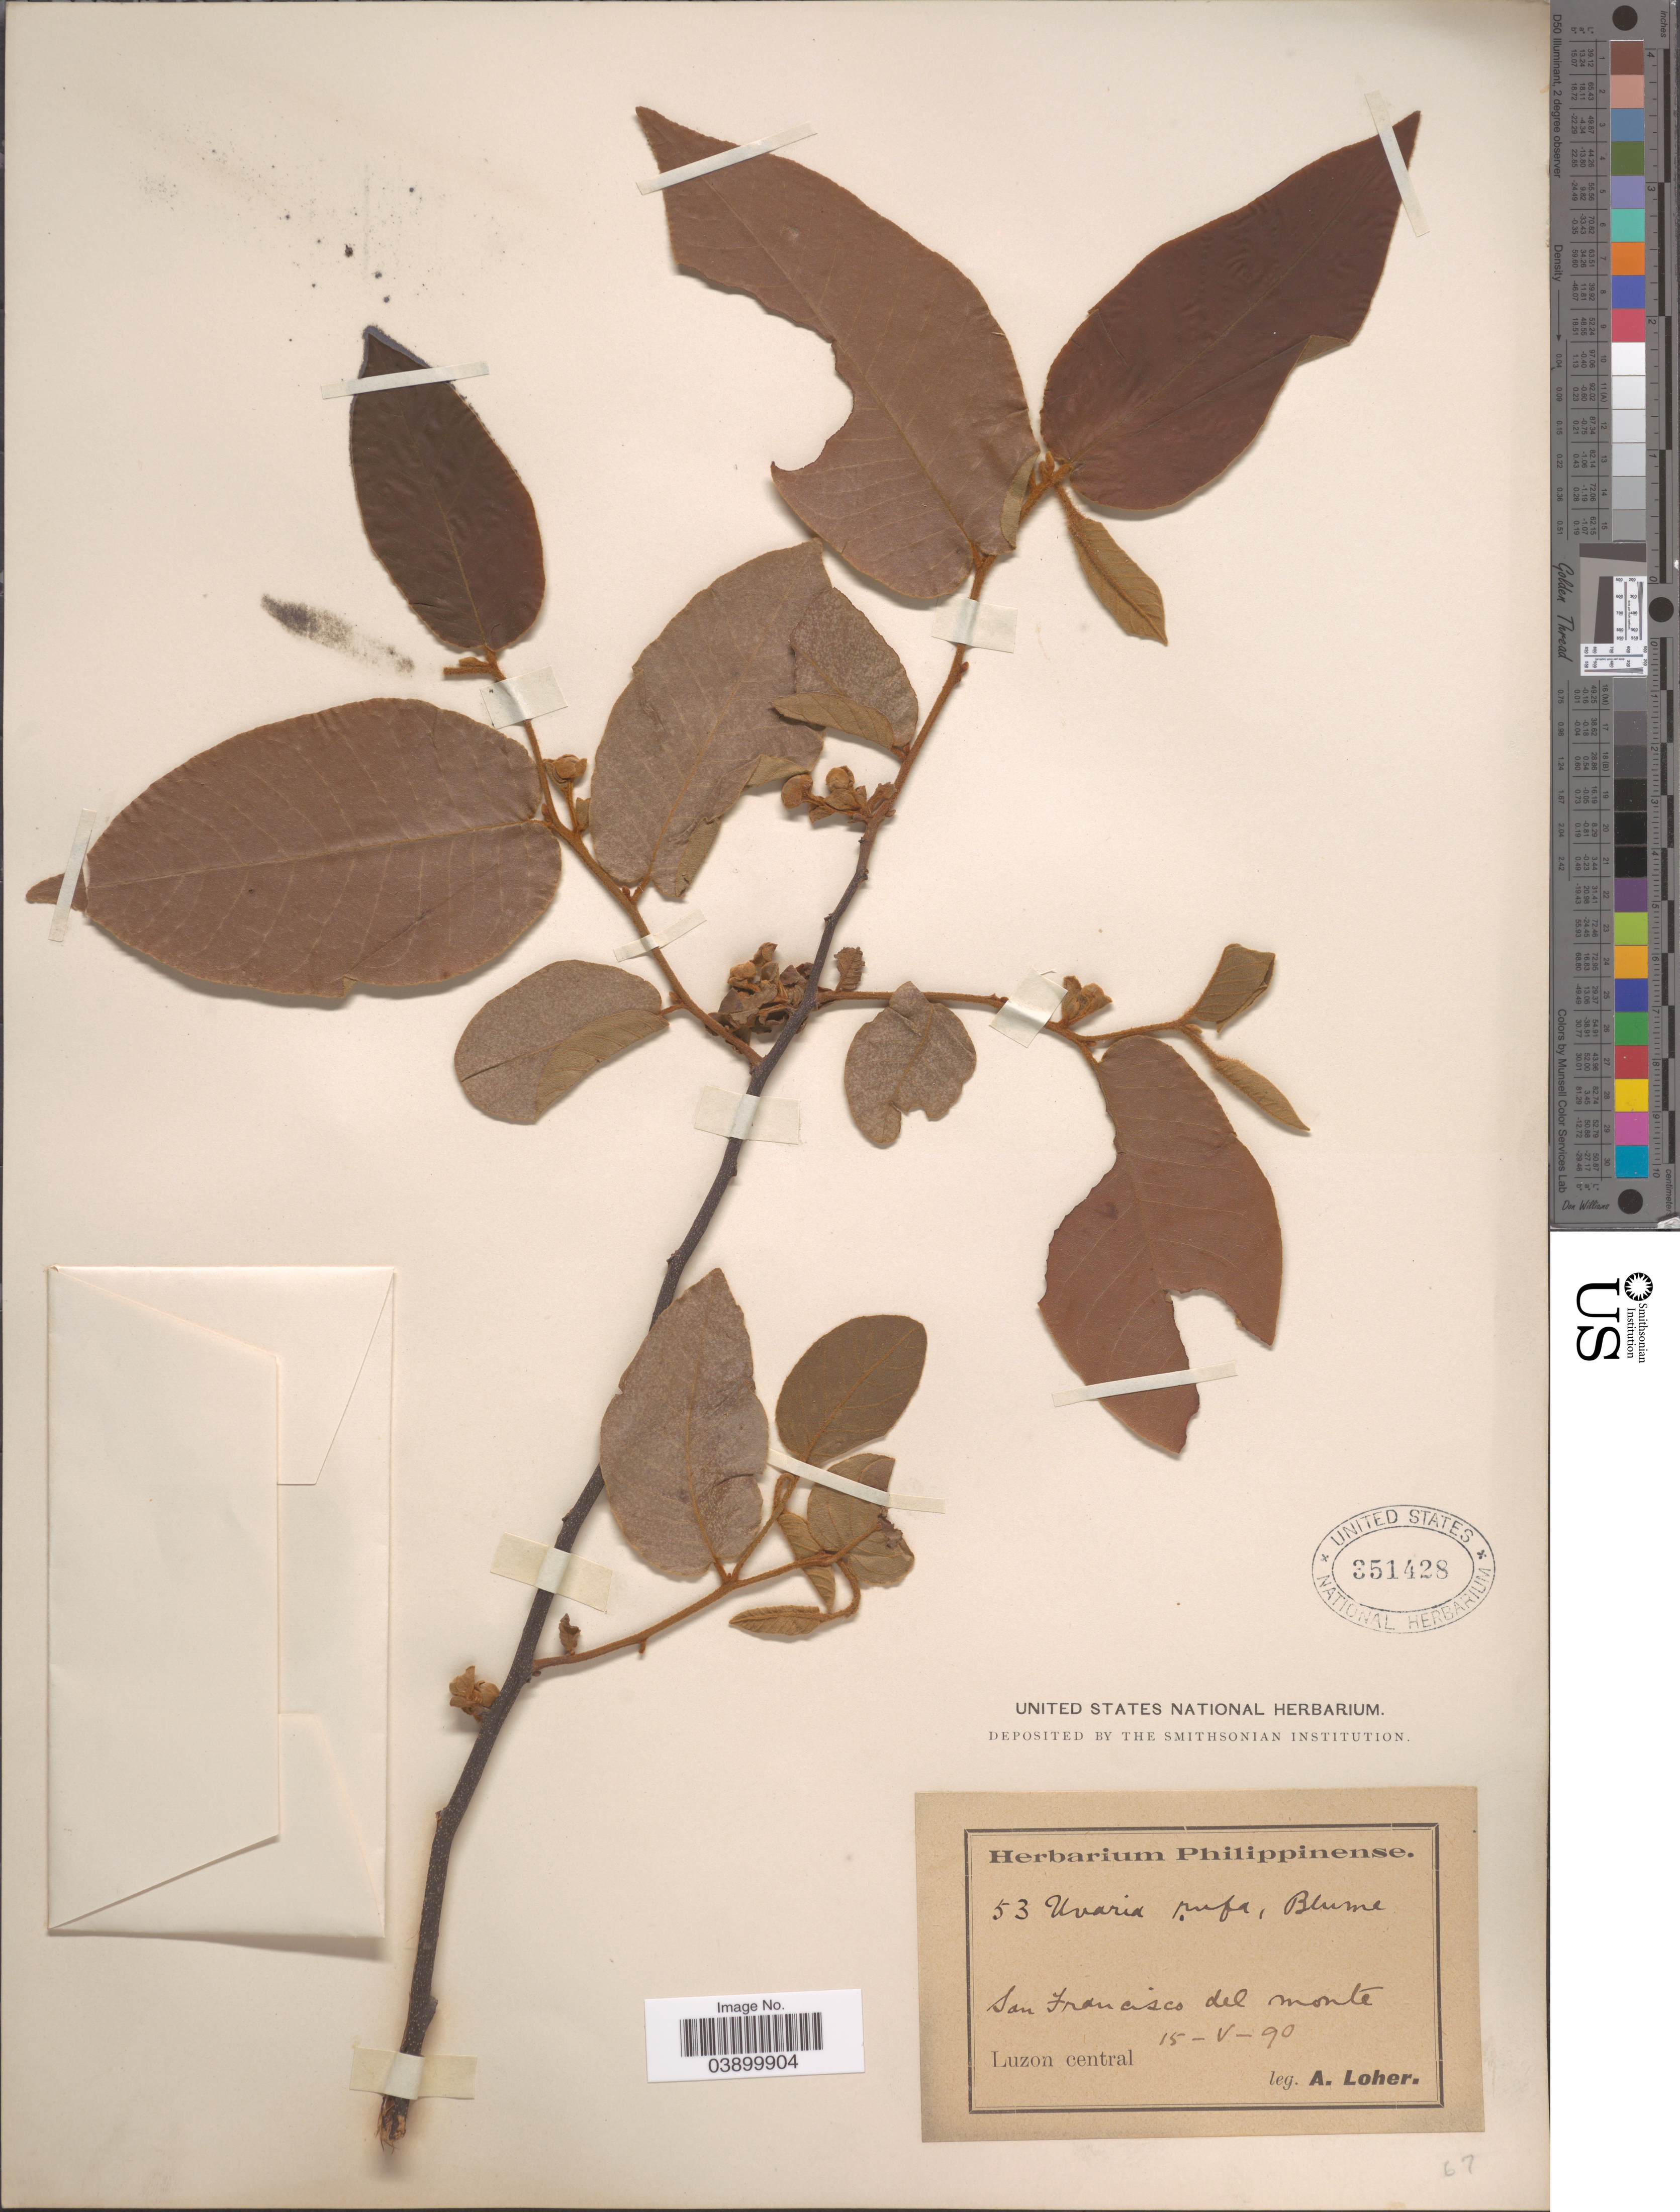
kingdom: Plantae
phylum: Tracheophyta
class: Magnoliopsida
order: Magnoliales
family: Annonaceae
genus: Uvaria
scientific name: Uvaria rufa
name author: Blume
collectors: A. Loher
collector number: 53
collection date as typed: Transcribed d/m/y: 15/5/90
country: Philippines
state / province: Central Luzon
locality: San Francisco del monte. Luzon Central.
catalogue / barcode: US 351428